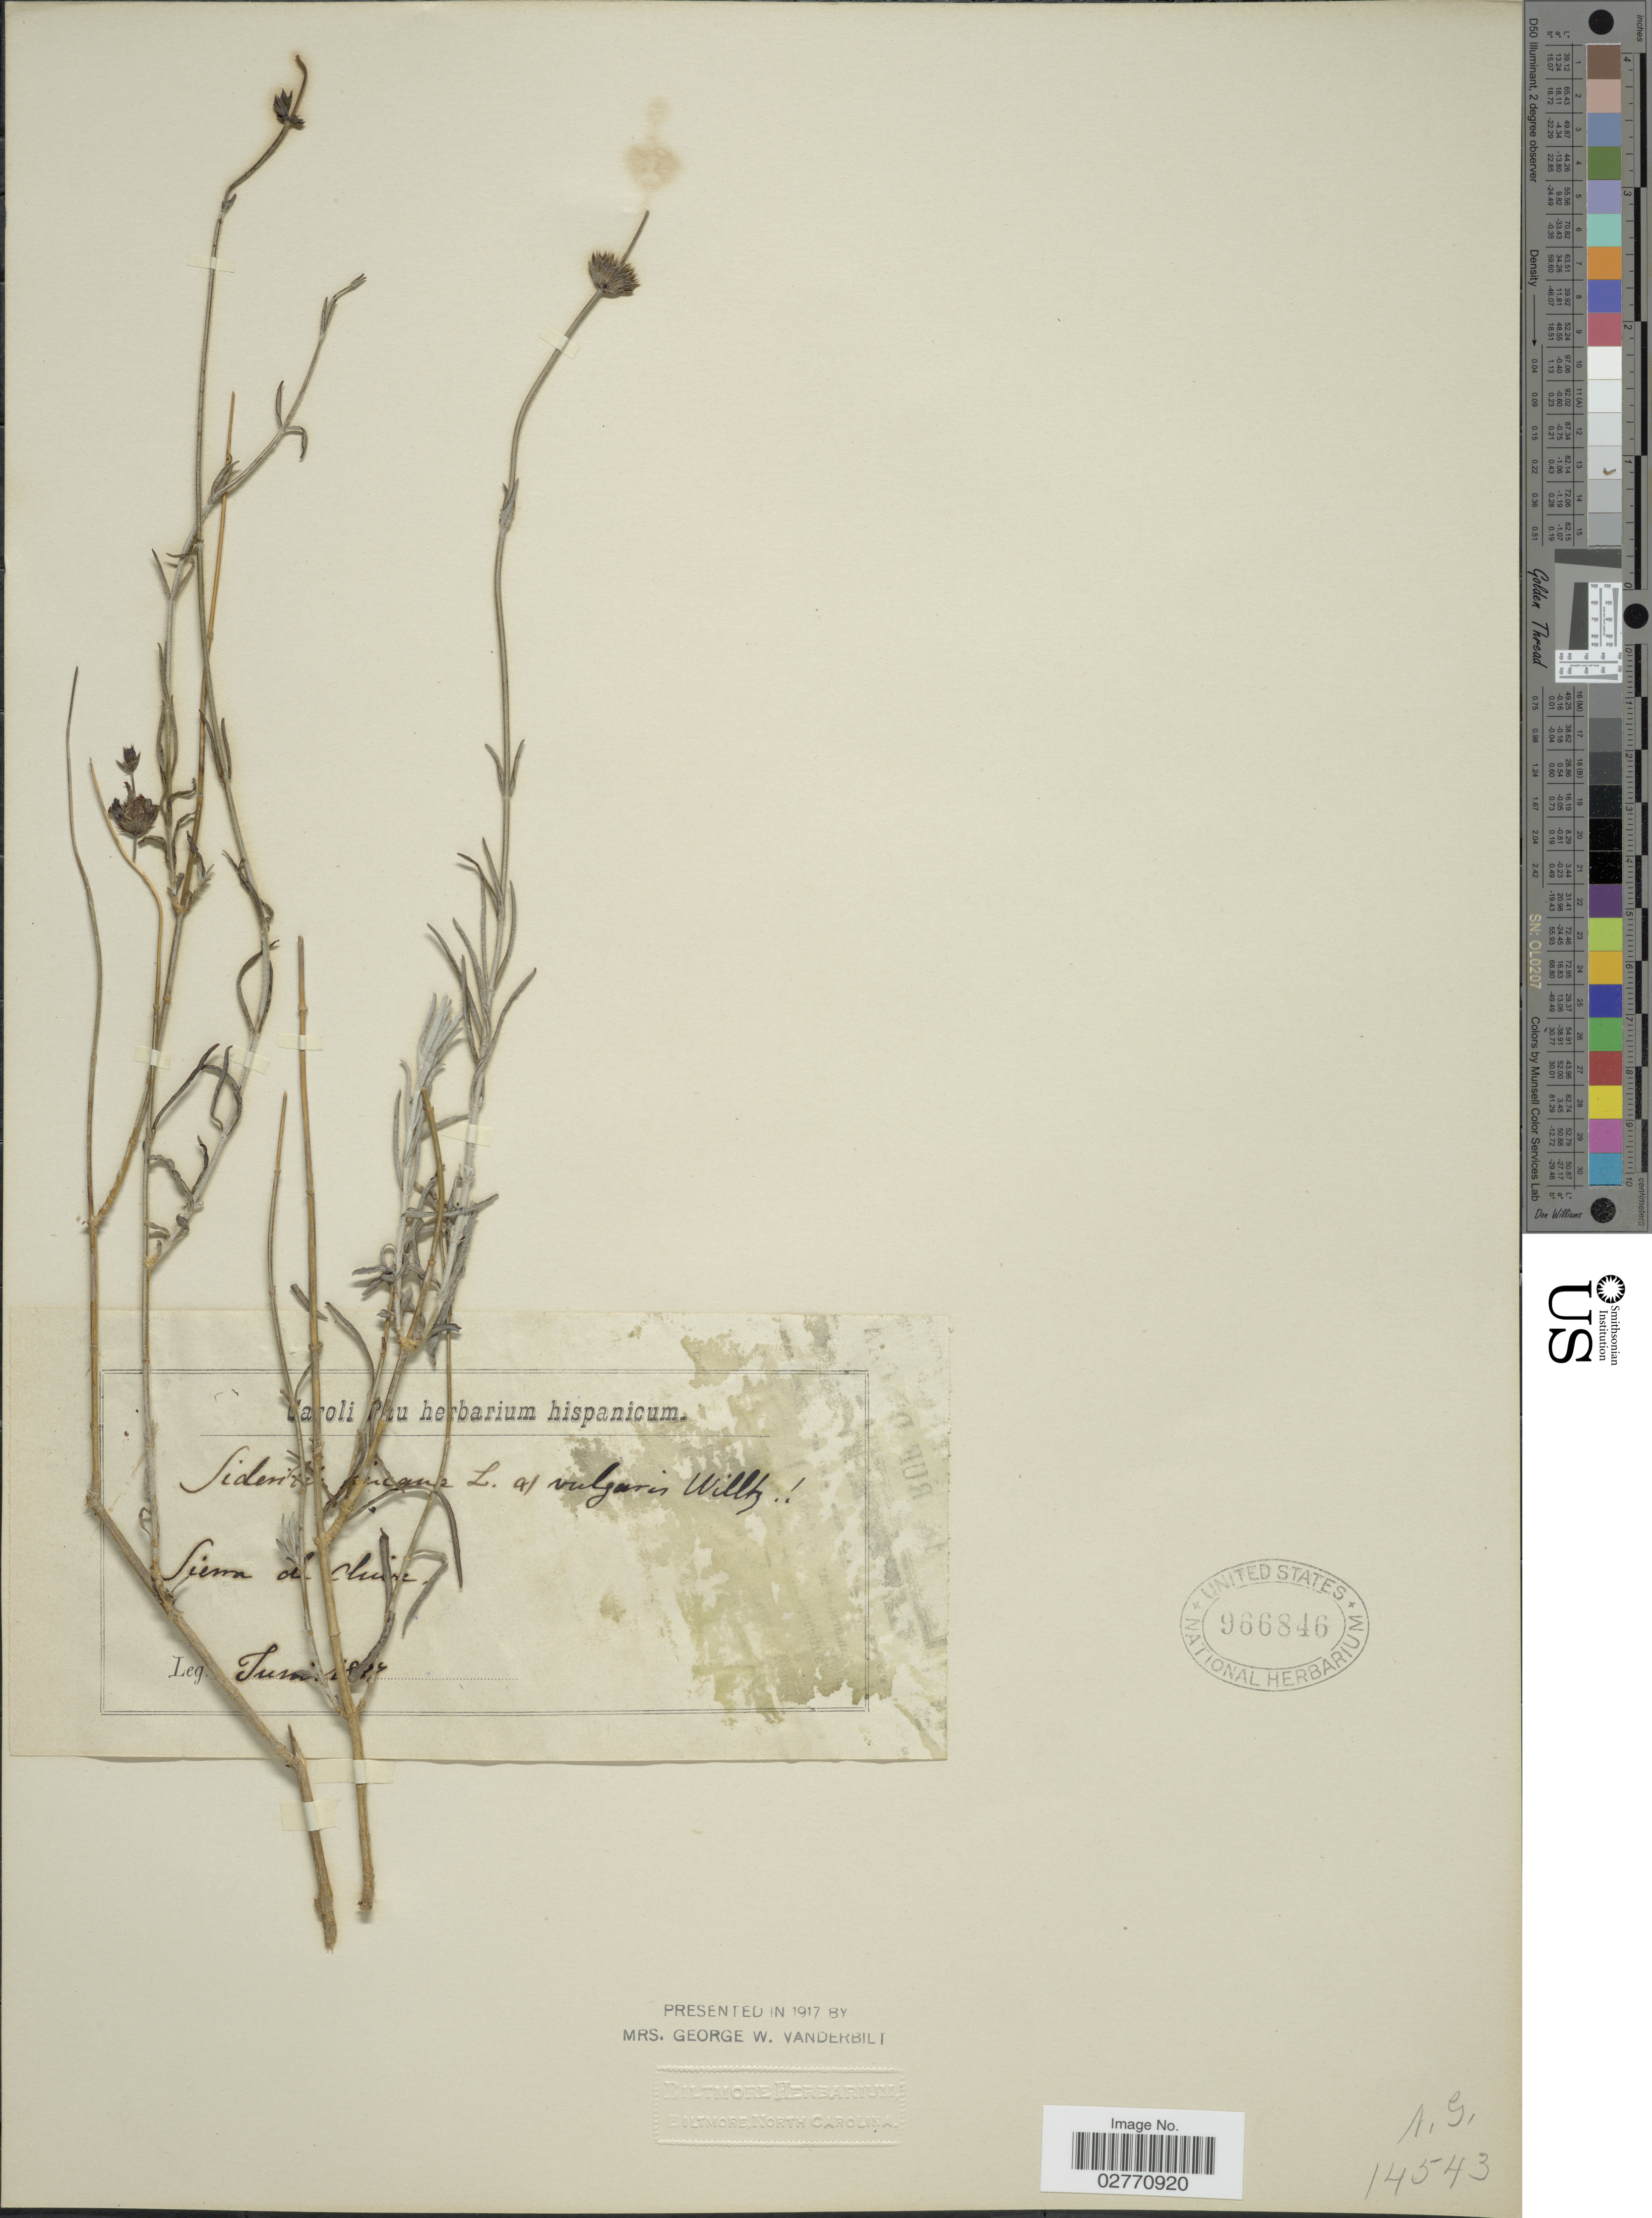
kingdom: Plantae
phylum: Tracheophyta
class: Magnoliopsida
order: Lamiales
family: Lamiaceae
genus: Sideritis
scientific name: Sideritis incana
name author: L.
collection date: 1837-06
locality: Sierra [illegible text]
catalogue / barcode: US 966846